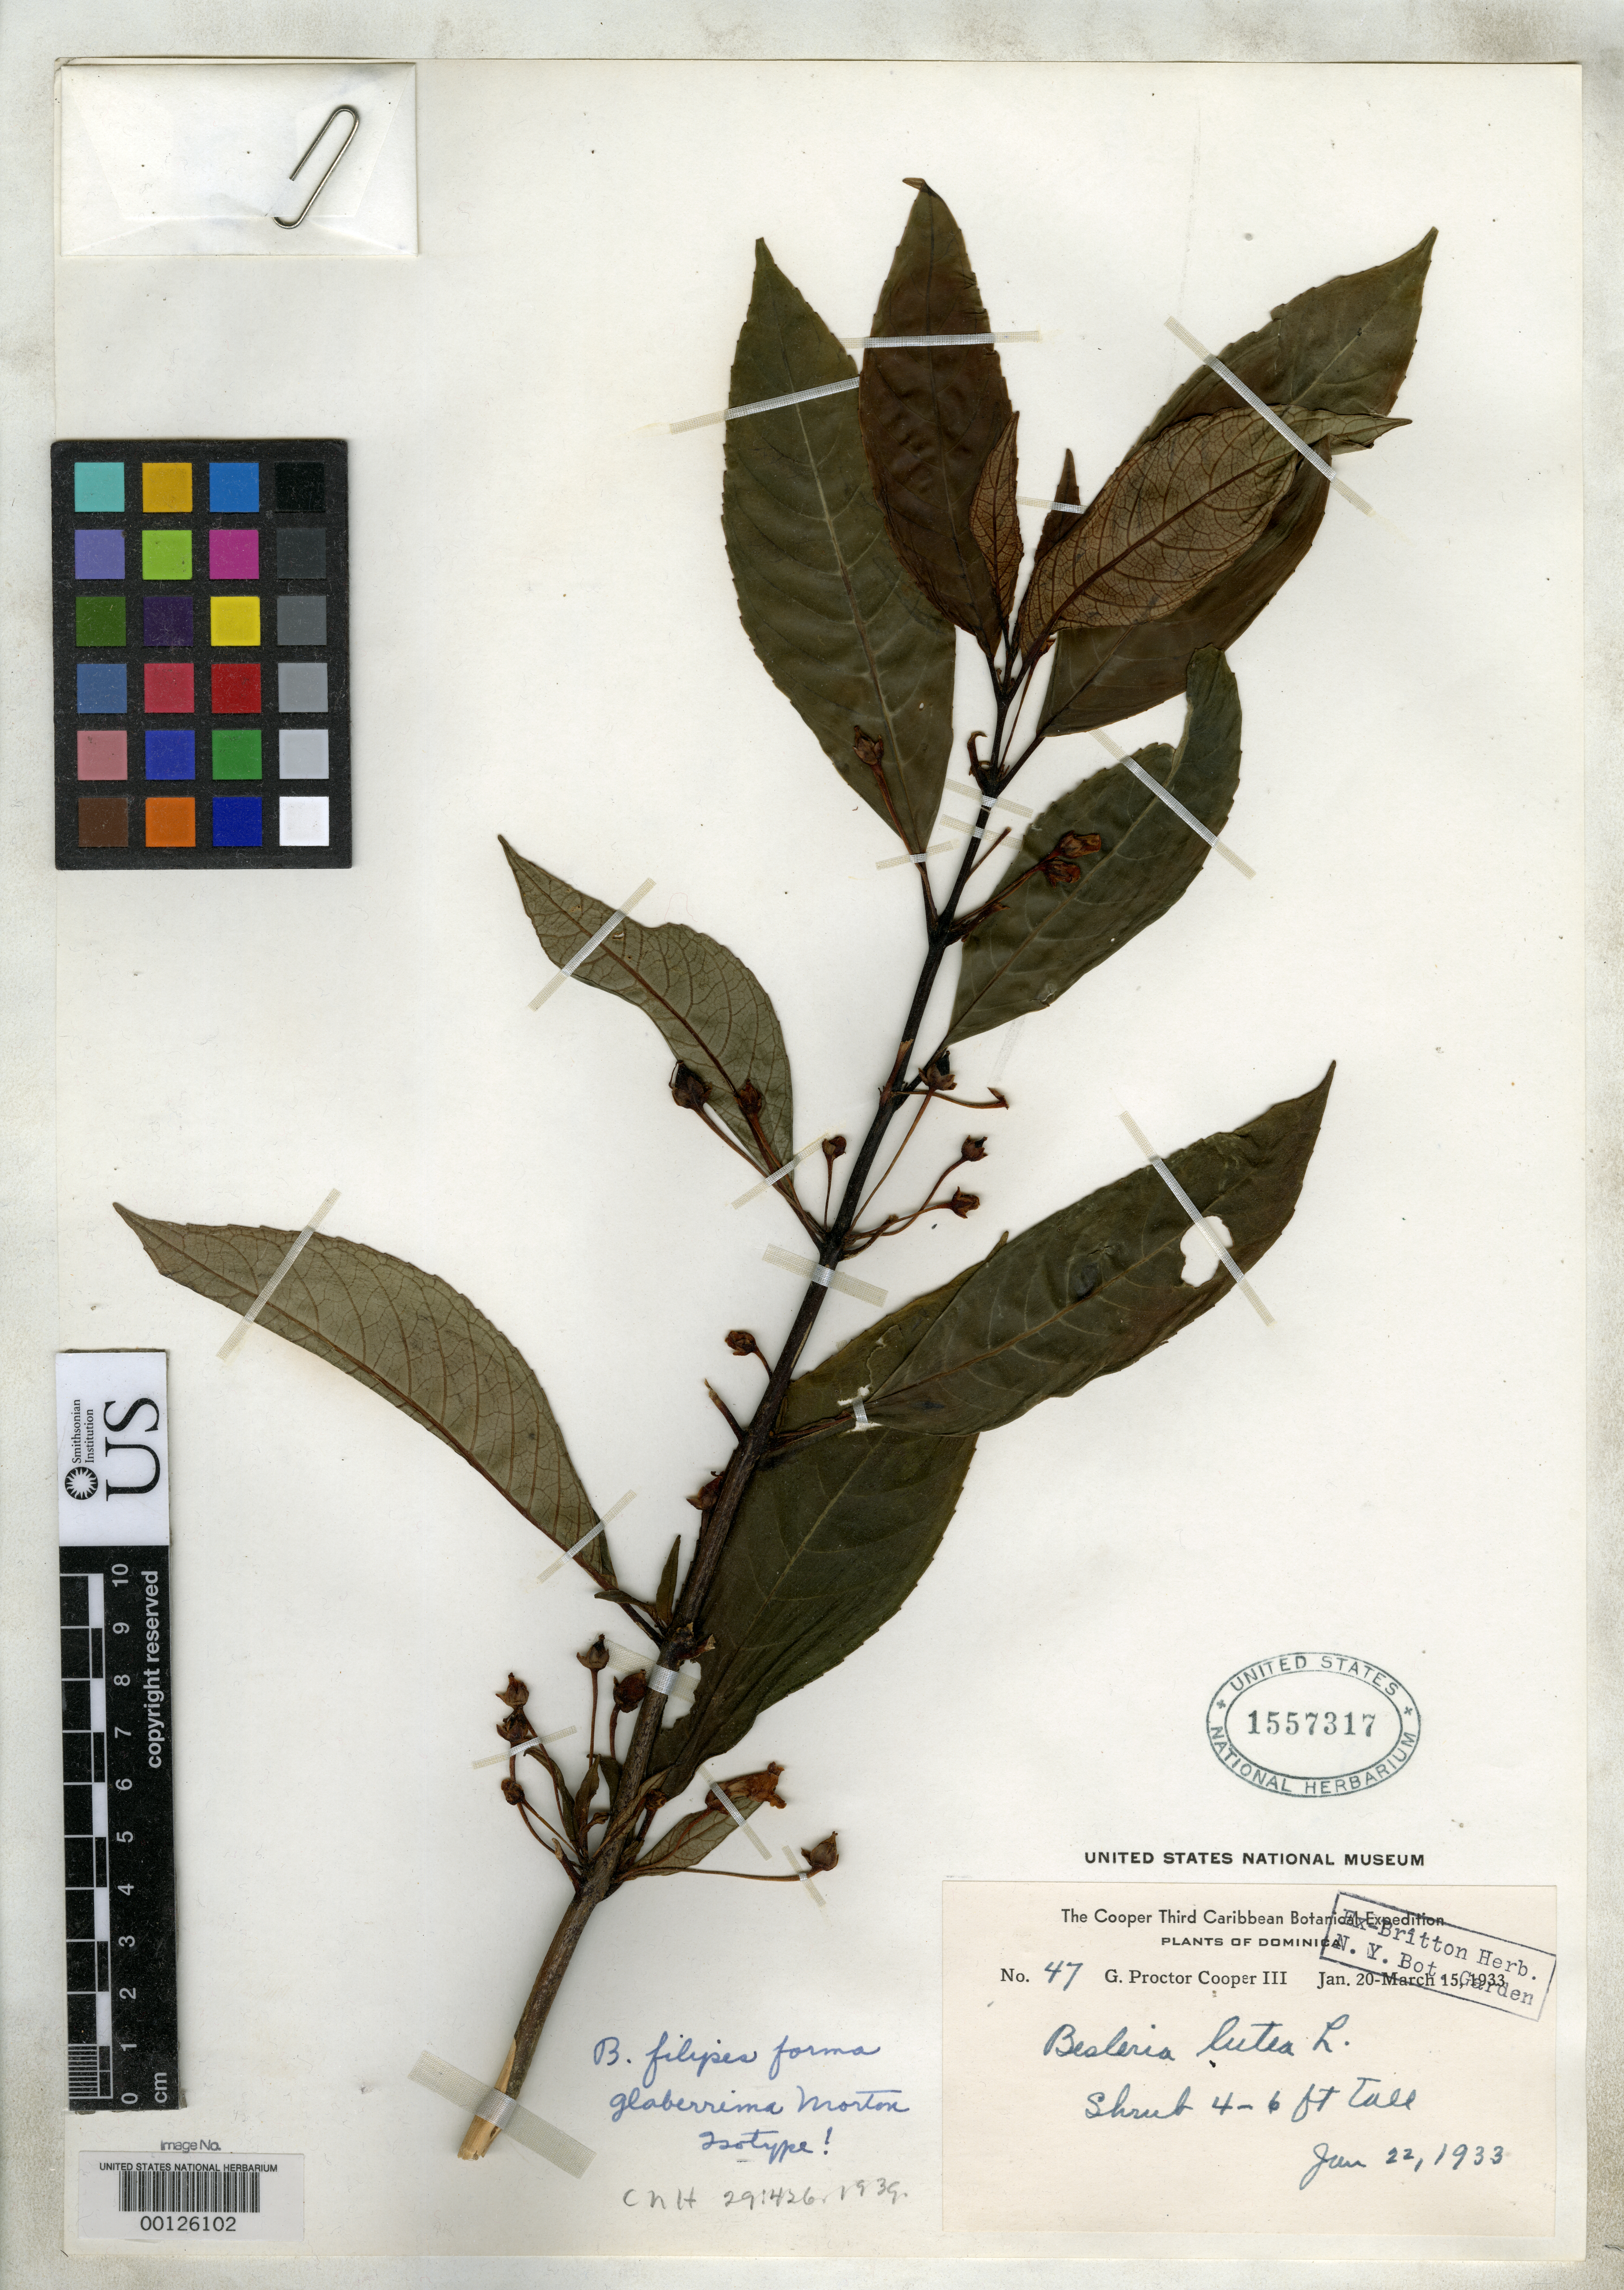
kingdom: Plantae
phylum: Tracheophyta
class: Magnoliopsida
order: Lamiales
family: Gesneriaceae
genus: Besleria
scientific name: Besleria filipes f. glaberrima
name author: C.V. Morton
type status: Isotype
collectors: G. Cooper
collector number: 47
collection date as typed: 22 Jun 1933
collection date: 1933-06-22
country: Dominica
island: Dominica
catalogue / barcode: US 1557317